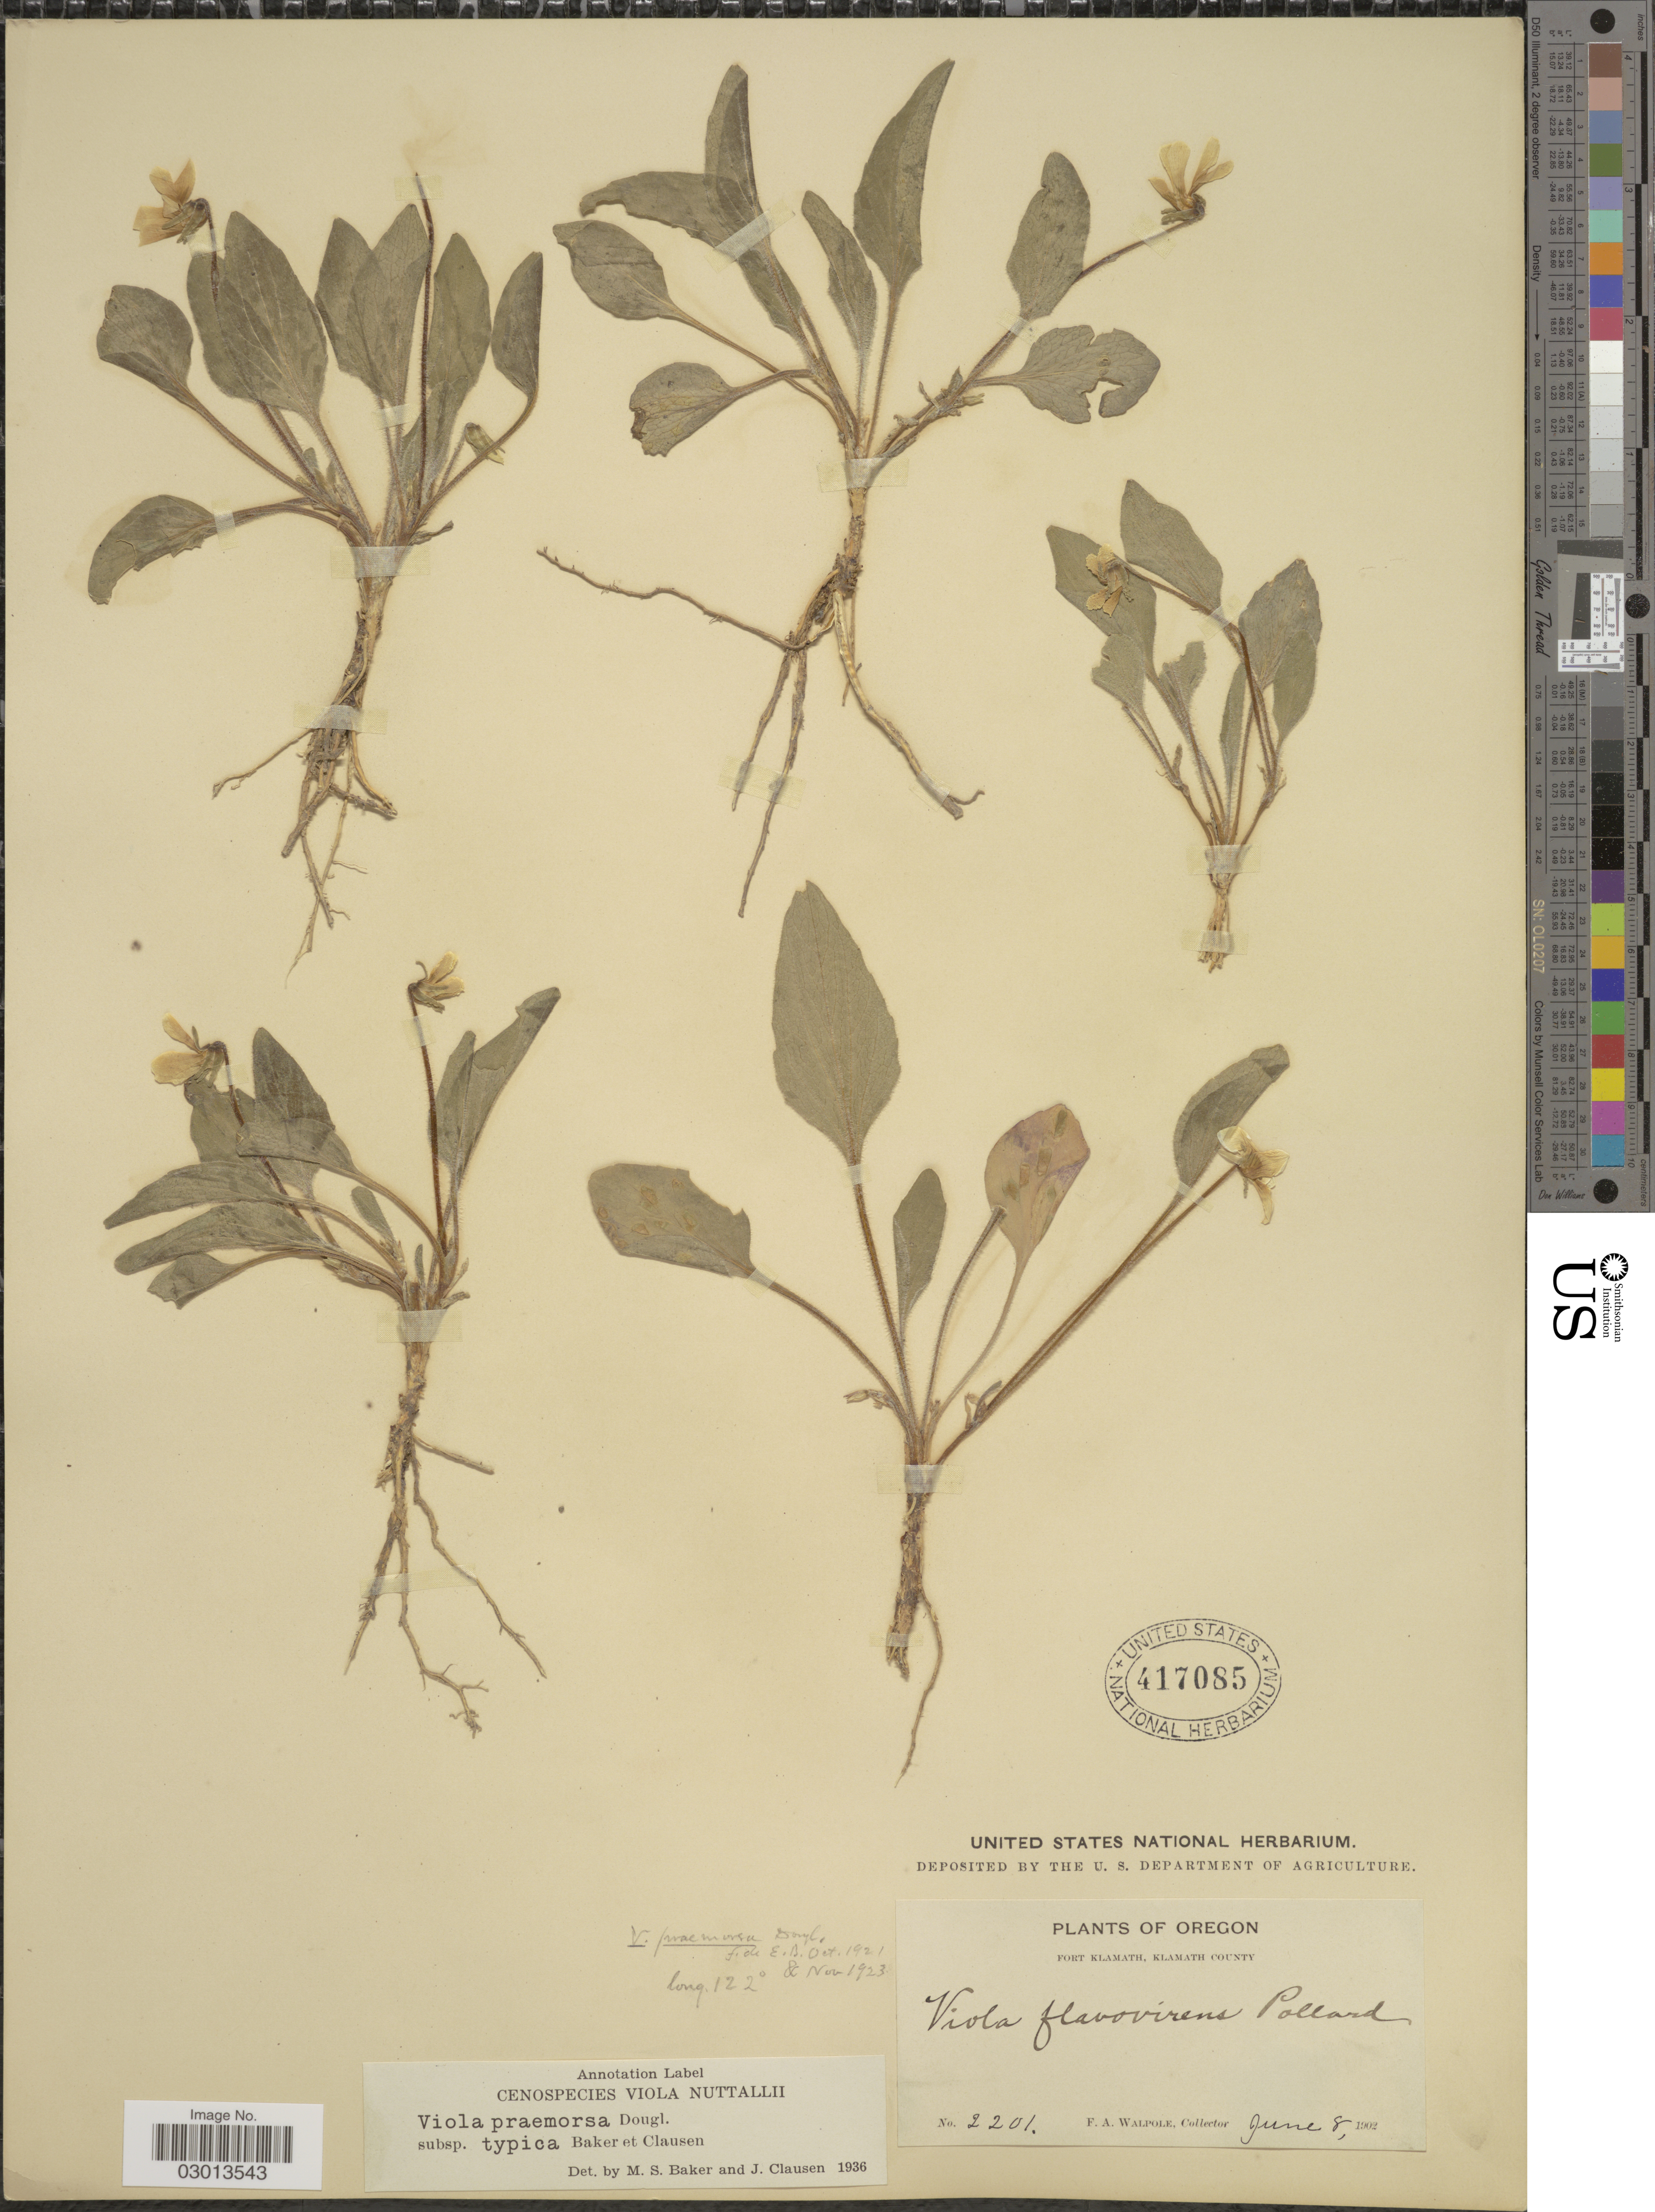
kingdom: Plantae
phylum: Tracheophyta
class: Magnoliopsida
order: Malpighiales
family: Violaceae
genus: Viola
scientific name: Viola praemorsa subsp. praemorsa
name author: Douglas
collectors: F. Walpole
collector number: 2201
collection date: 1902-06-08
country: United States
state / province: Oregon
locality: Fort Klamath, Klamath County.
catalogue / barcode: US 417085